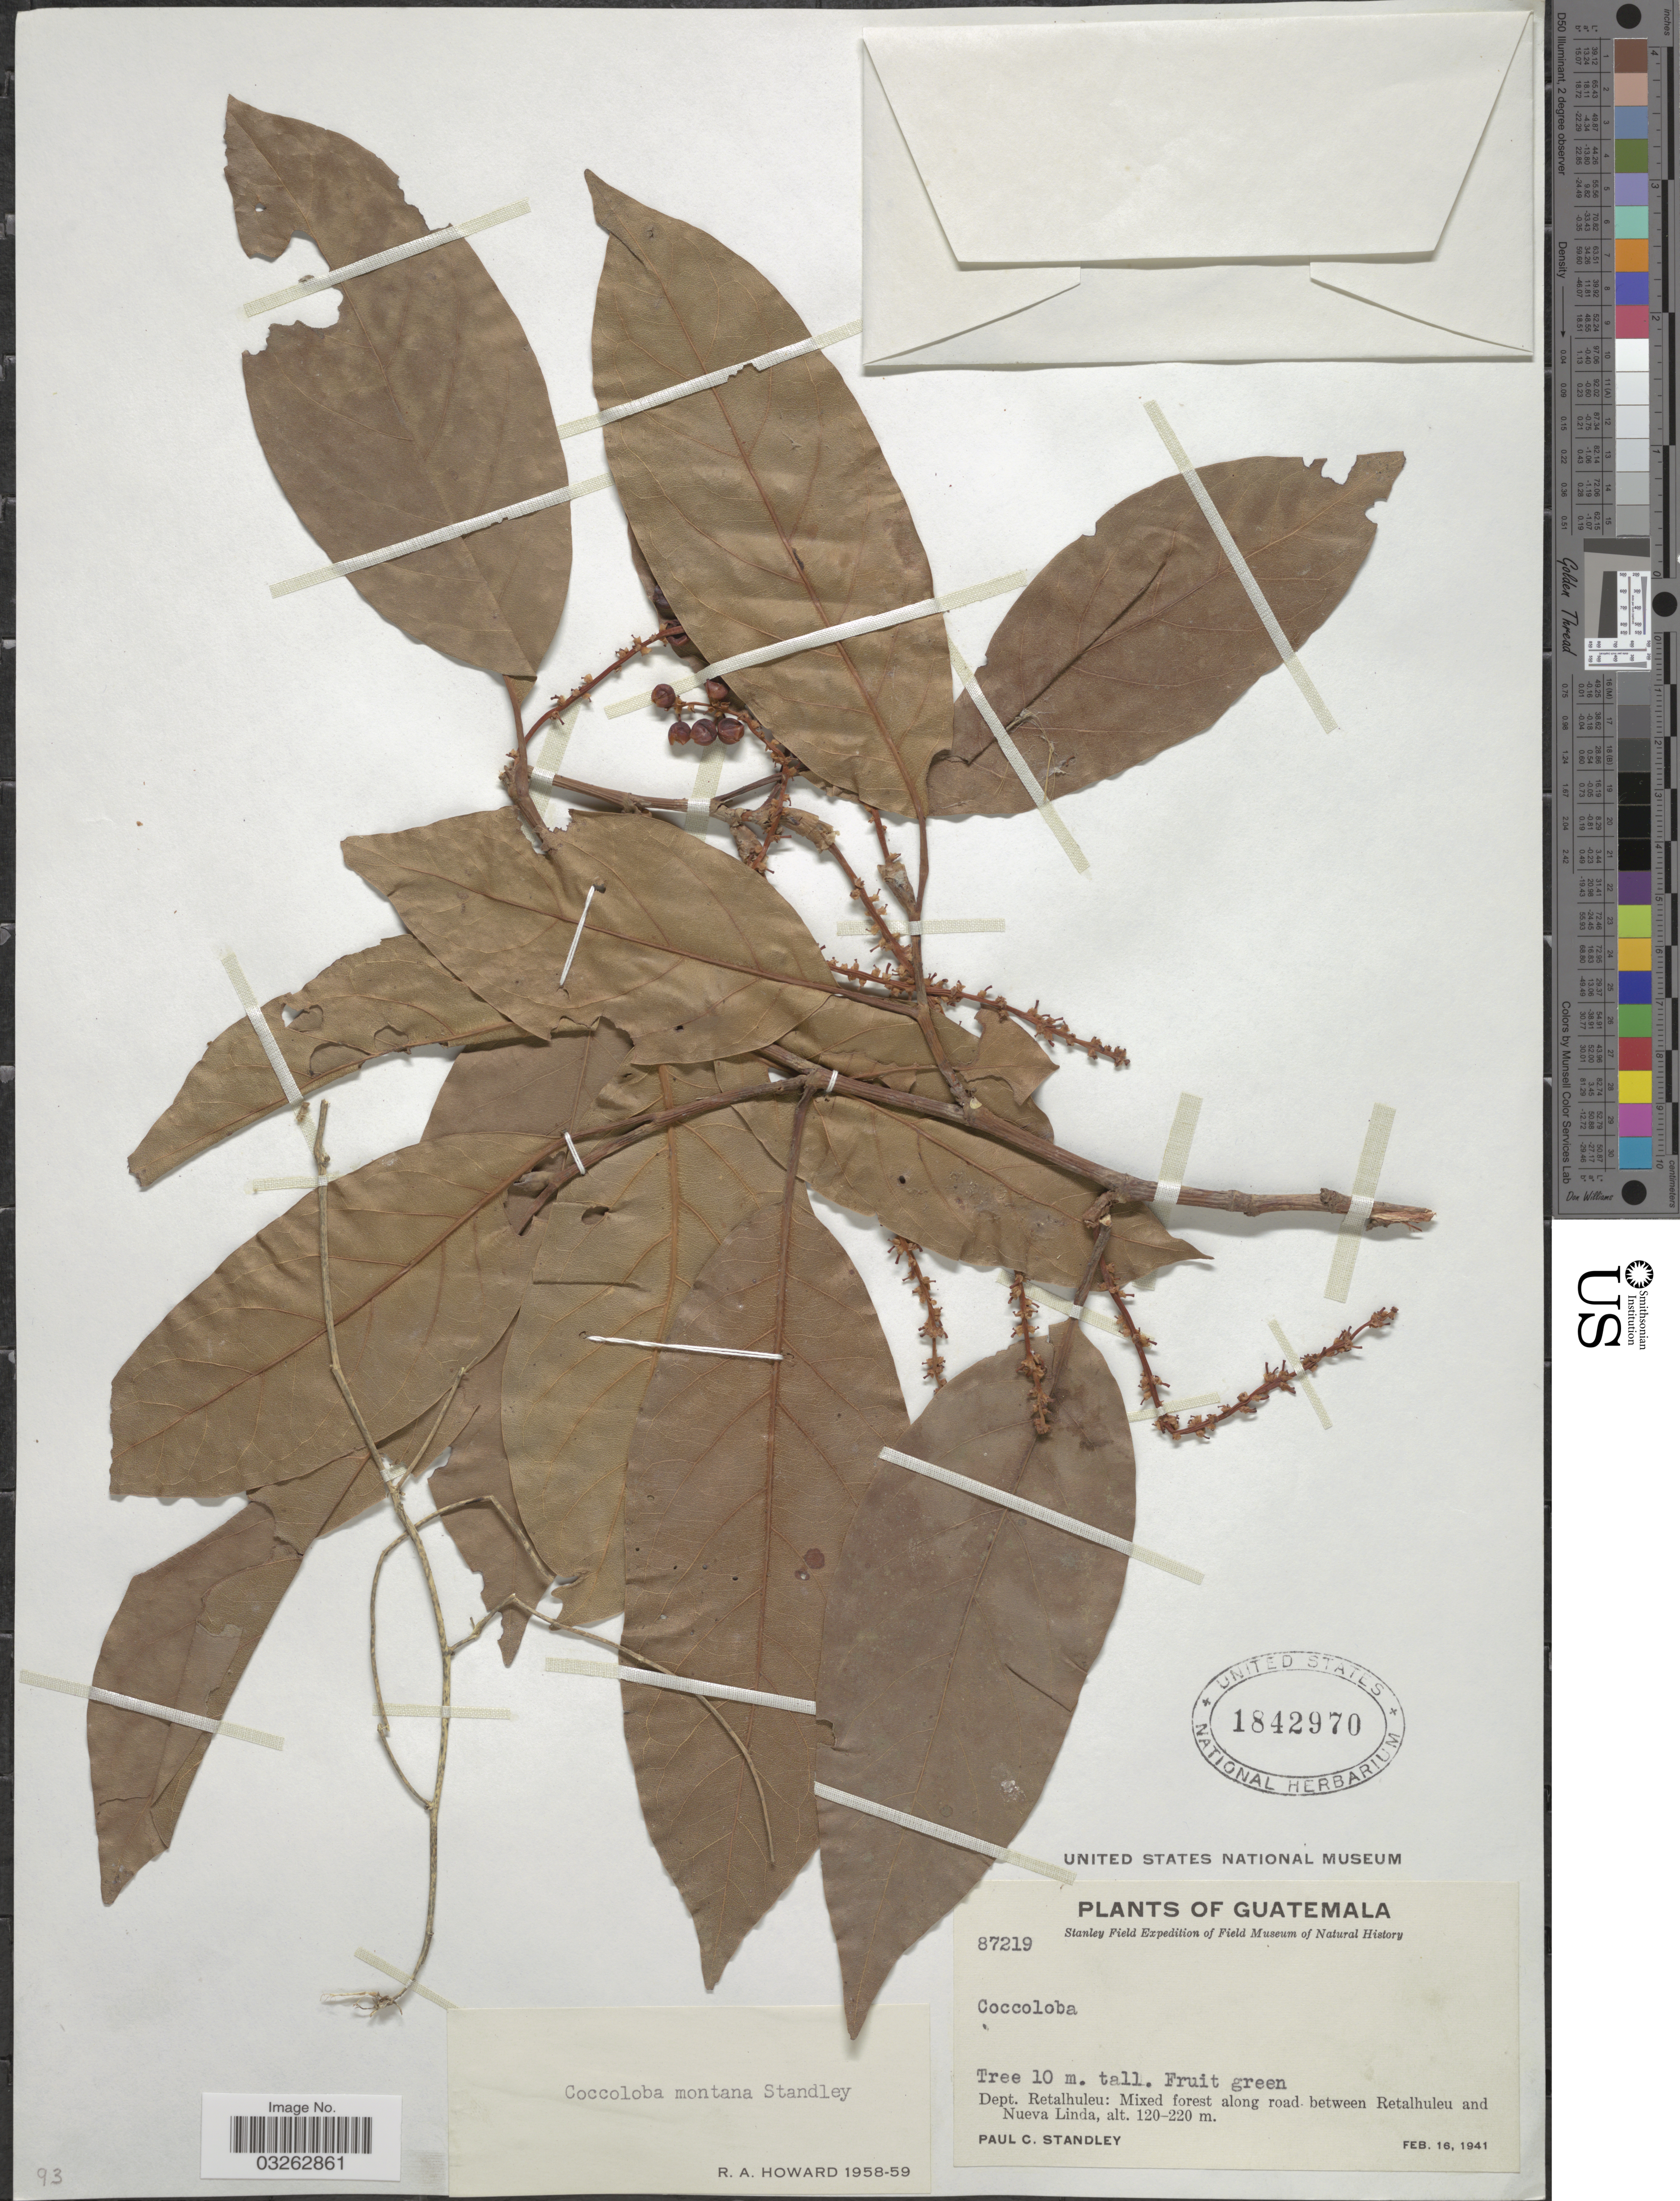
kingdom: Plantae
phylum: Tracheophyta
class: Magnoliopsida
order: Caryophyllales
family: Polygonaceae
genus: Coccoloba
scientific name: Coccoloba montana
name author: Standl.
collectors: P. C. Standley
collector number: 87219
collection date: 1941-02-16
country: Guatemala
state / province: Retalhuleu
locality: Dept. Retalhuleu: Mixed forest along road between Retalhuleu and Nueva Linda.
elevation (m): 120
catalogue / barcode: US 1842970